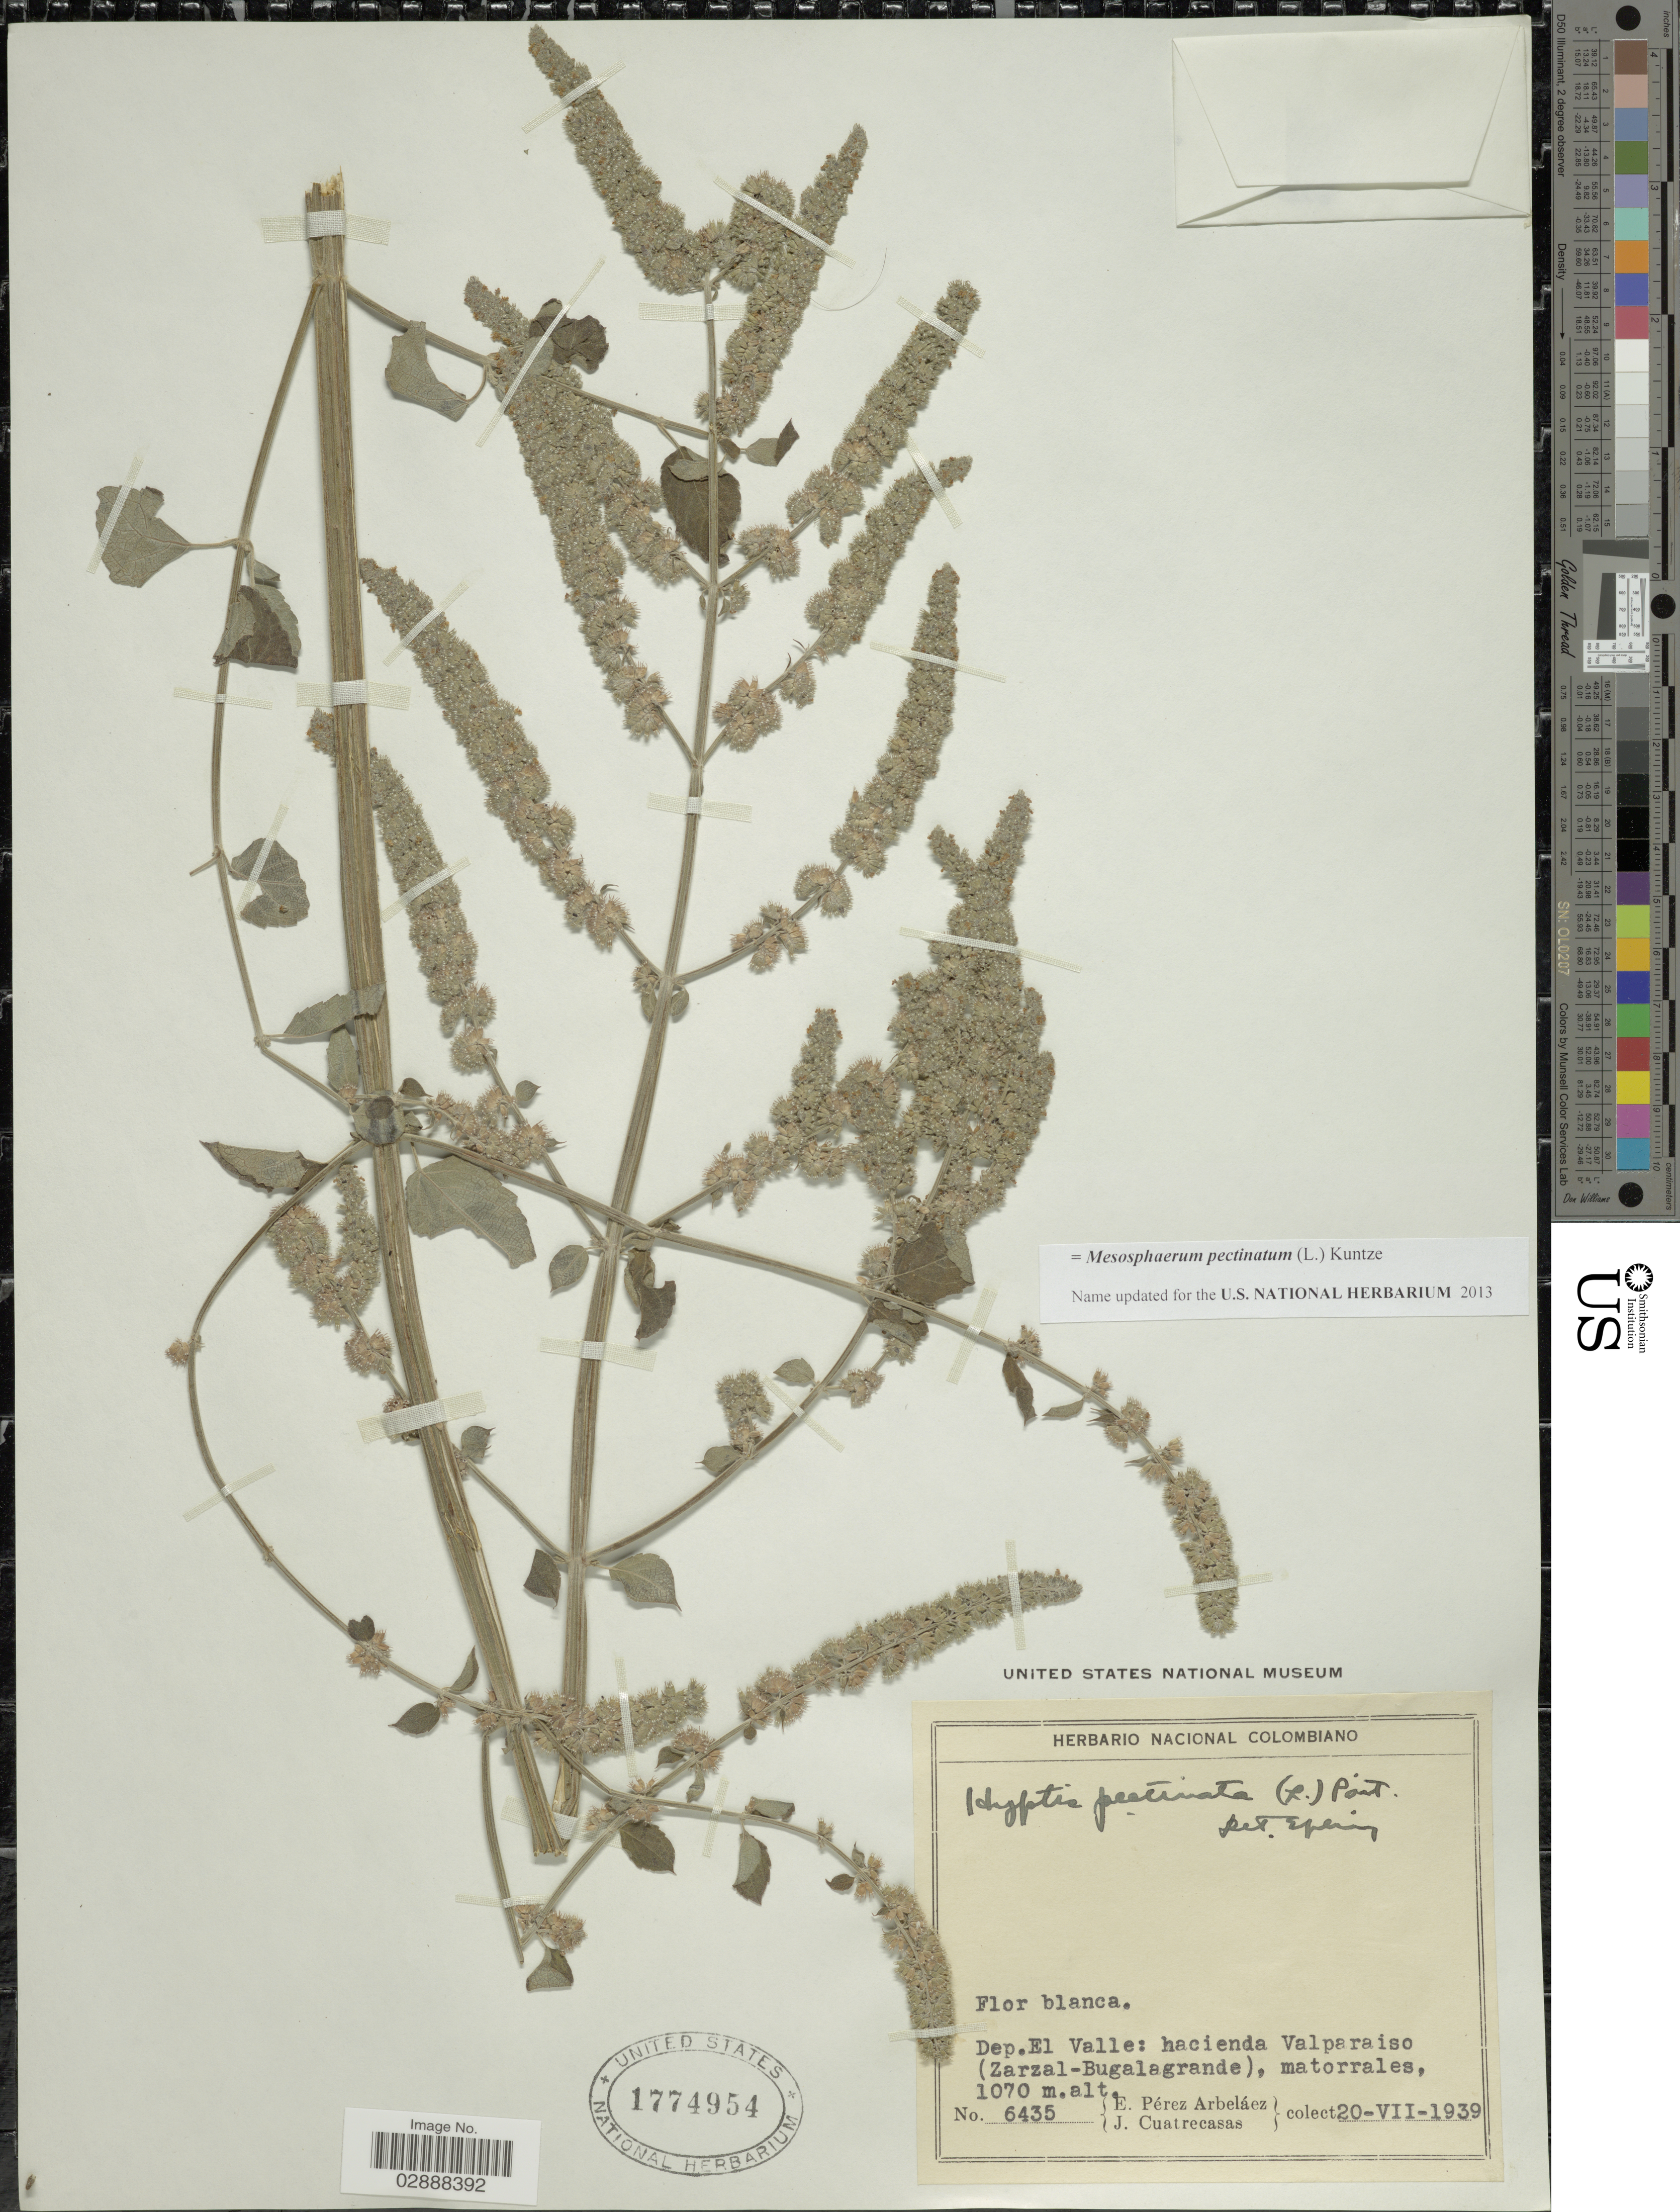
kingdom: Plantae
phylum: Tracheophyta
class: Magnoliopsida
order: Lamiales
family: Lamiaceae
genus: Mesosphaerum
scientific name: Mesosphaerum pectinatum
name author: (L.) Kuntze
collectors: E. Pérez Arbeláez & J. Cuatrecasas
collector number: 6435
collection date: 1939-07-20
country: Colombia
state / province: Valle del Cauca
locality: Dep. El Valle: hacienda Valparaiso (Zarzal-Bugalagrande).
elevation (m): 1070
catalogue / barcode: US 1774954